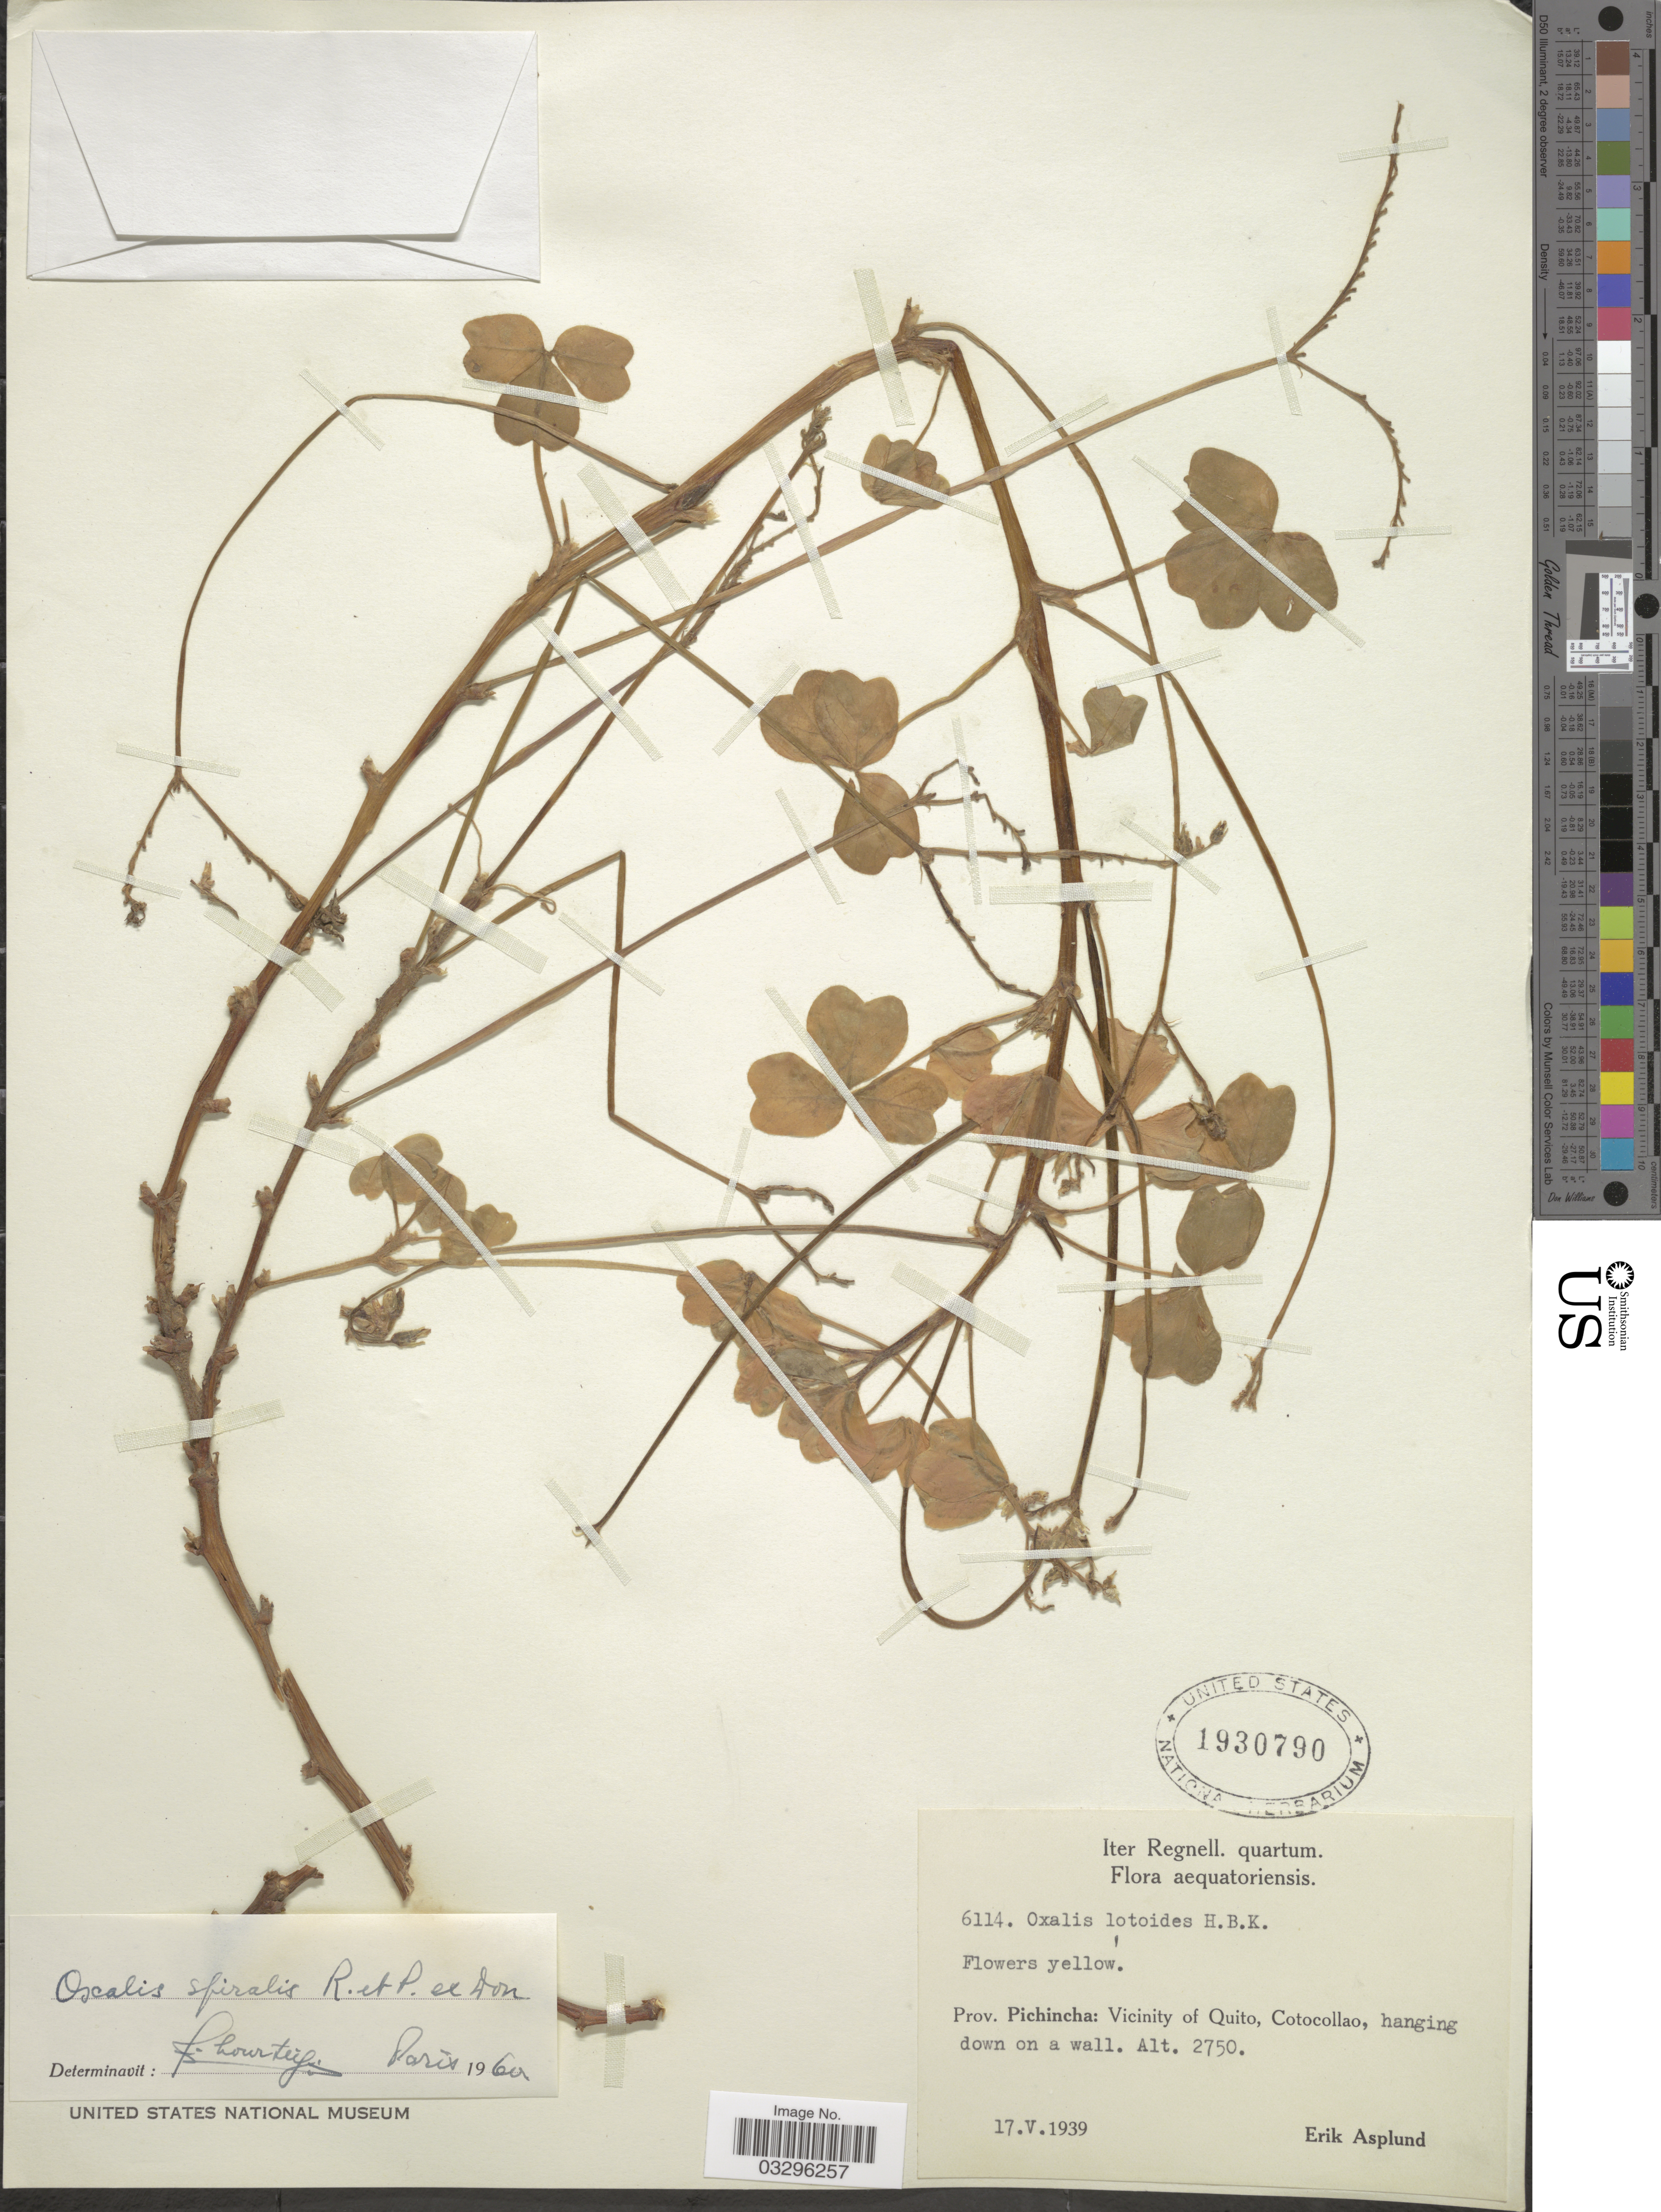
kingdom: Plantae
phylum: Tracheophyta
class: Magnoliopsida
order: Oxalidales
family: Oxalidaceae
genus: Oxalis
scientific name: Oxalis spiralis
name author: Ruiz & Pav. ex G. Don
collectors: E. Asplund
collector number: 6114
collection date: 1939-05-17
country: Ecuador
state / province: Pichincha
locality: Vicinity of Quito, Cotocollao.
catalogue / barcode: US 1930790